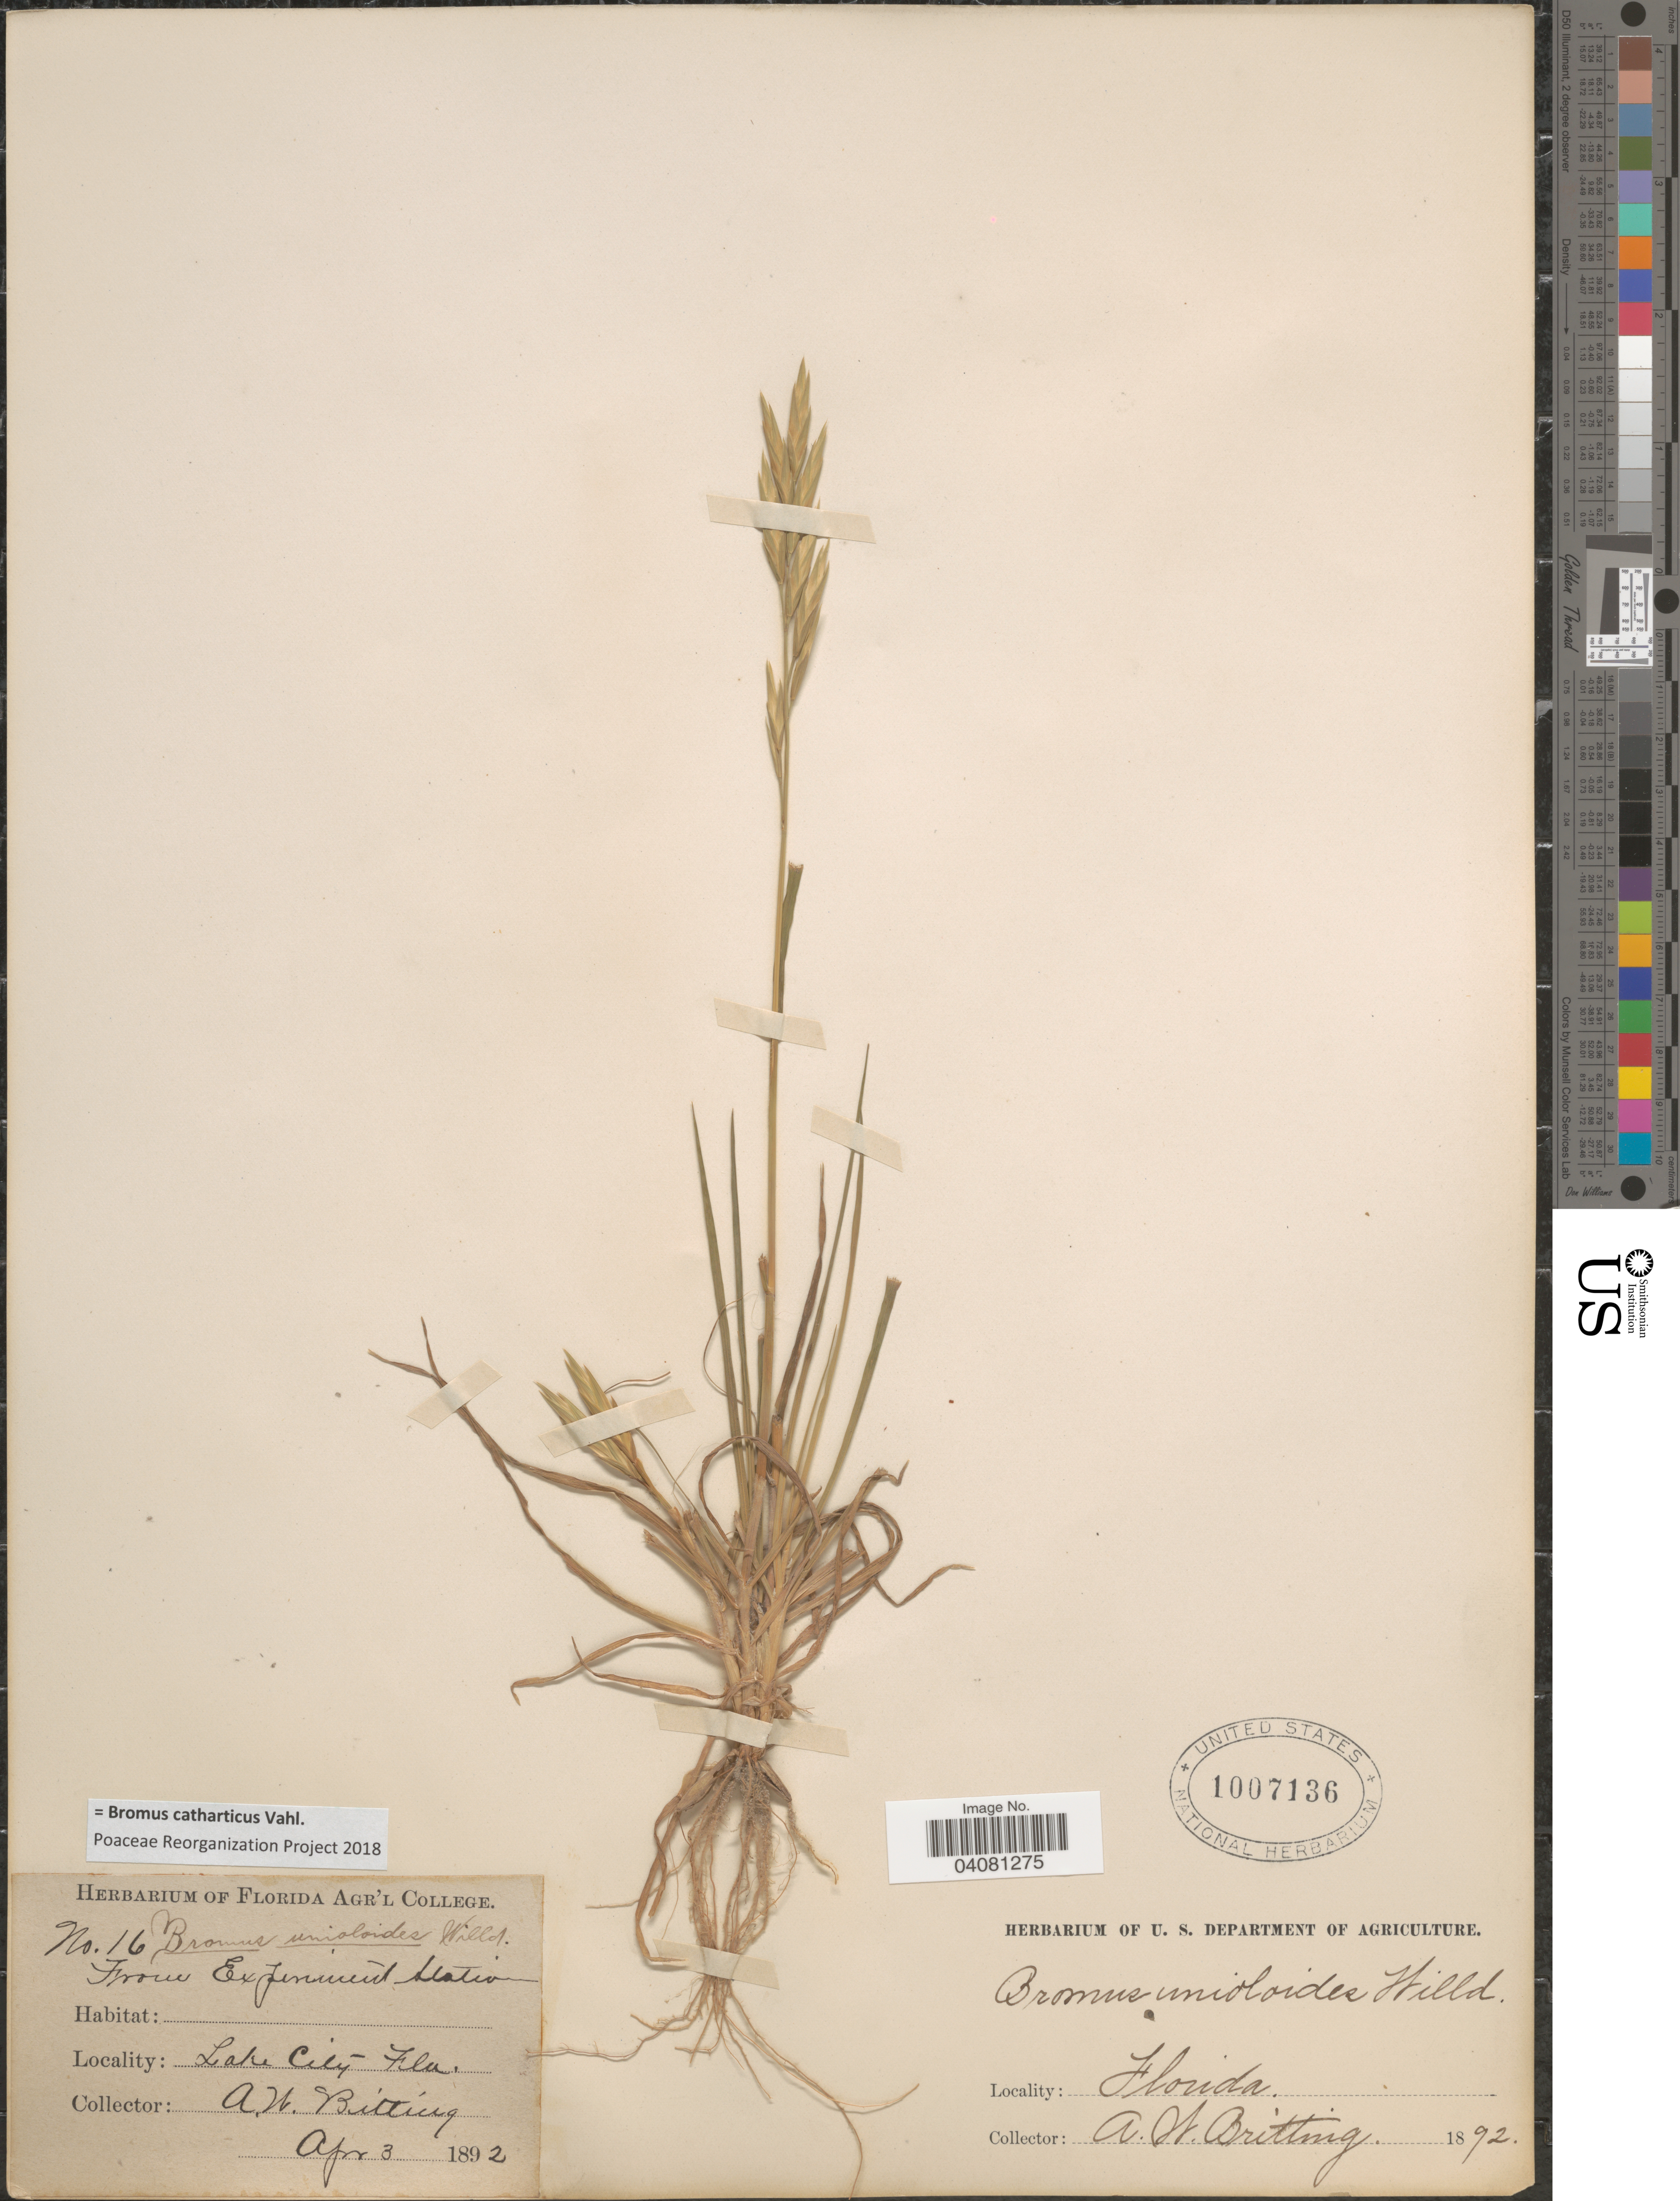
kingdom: Plantae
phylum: Tracheophyta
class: Liliopsida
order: Poales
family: Poaceae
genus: Bromus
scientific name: Bromus catharticus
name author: Vahl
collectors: A. Bitting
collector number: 16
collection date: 1892-04-03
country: United States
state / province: Florida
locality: Lake City.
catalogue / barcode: US 1007136